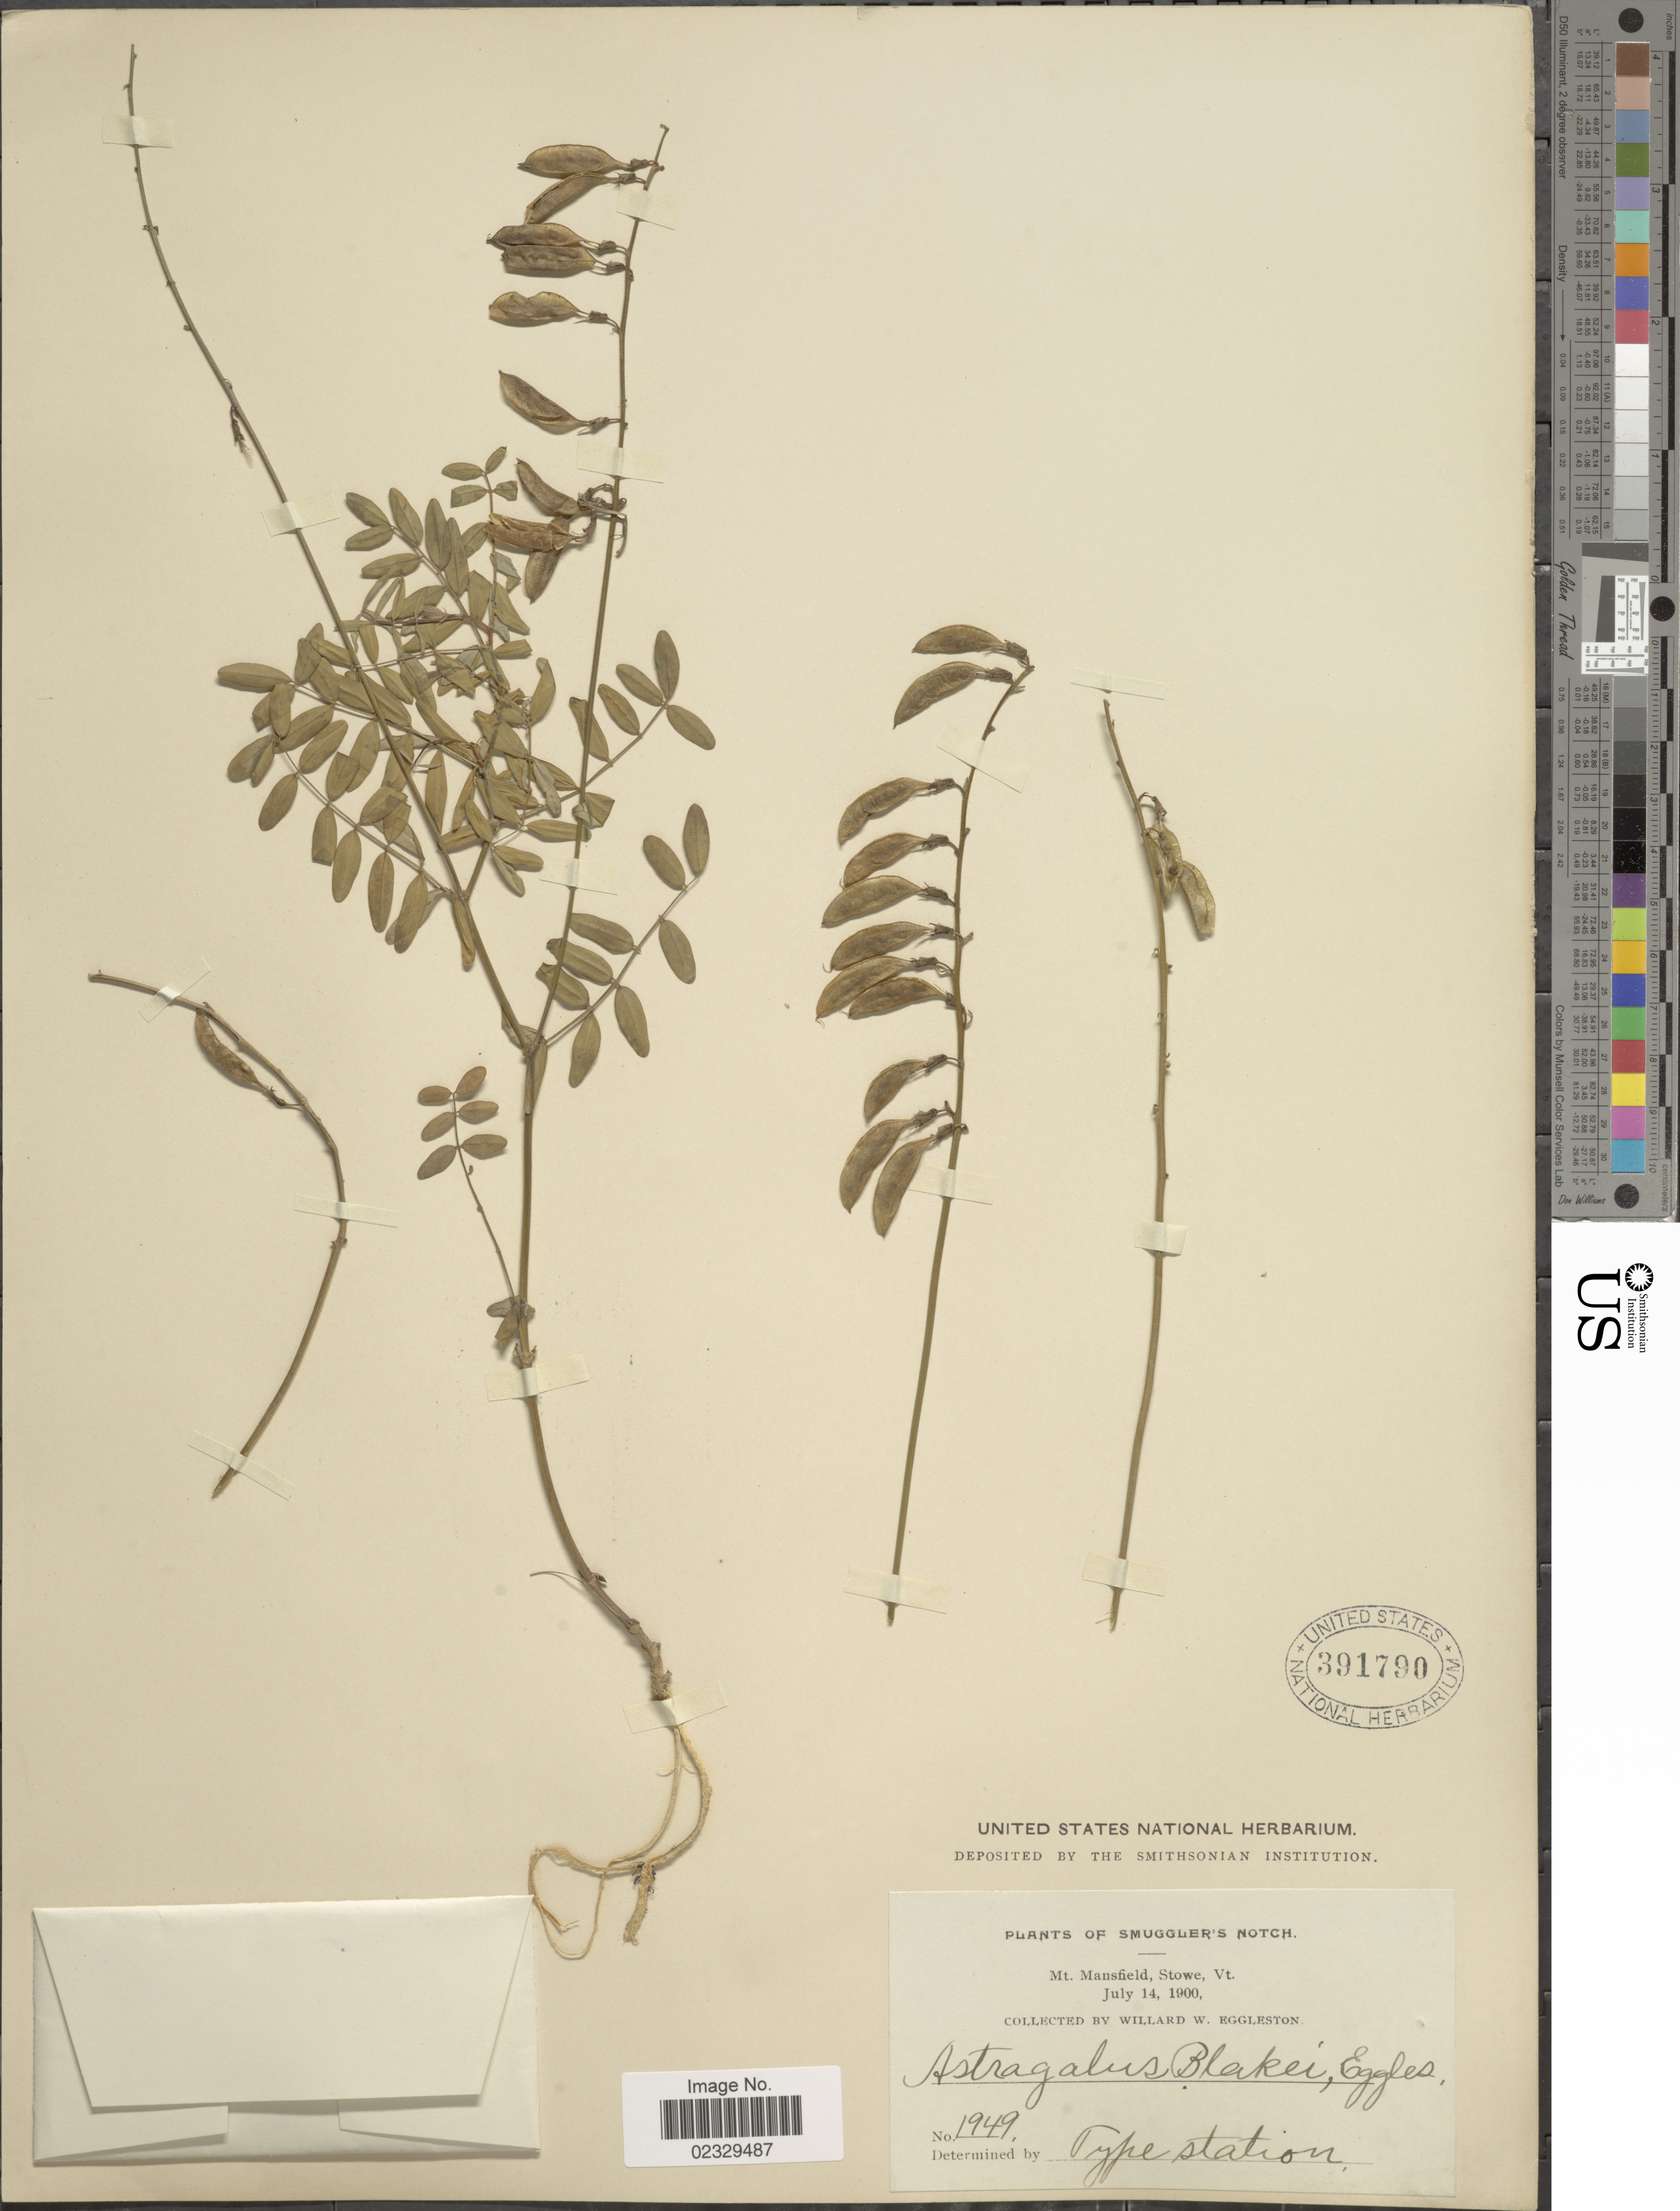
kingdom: Plantae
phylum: Tracheophyta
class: Magnoliopsida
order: Fabales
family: Fabaceae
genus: Astragalus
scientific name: Astragalus blakei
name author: Eggl.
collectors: W. W. Eggleston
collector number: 1949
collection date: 1900-07-14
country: United States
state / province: Vermont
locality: Smuggler's Notch. Mt. Mansfield, Stowe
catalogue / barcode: US 391790